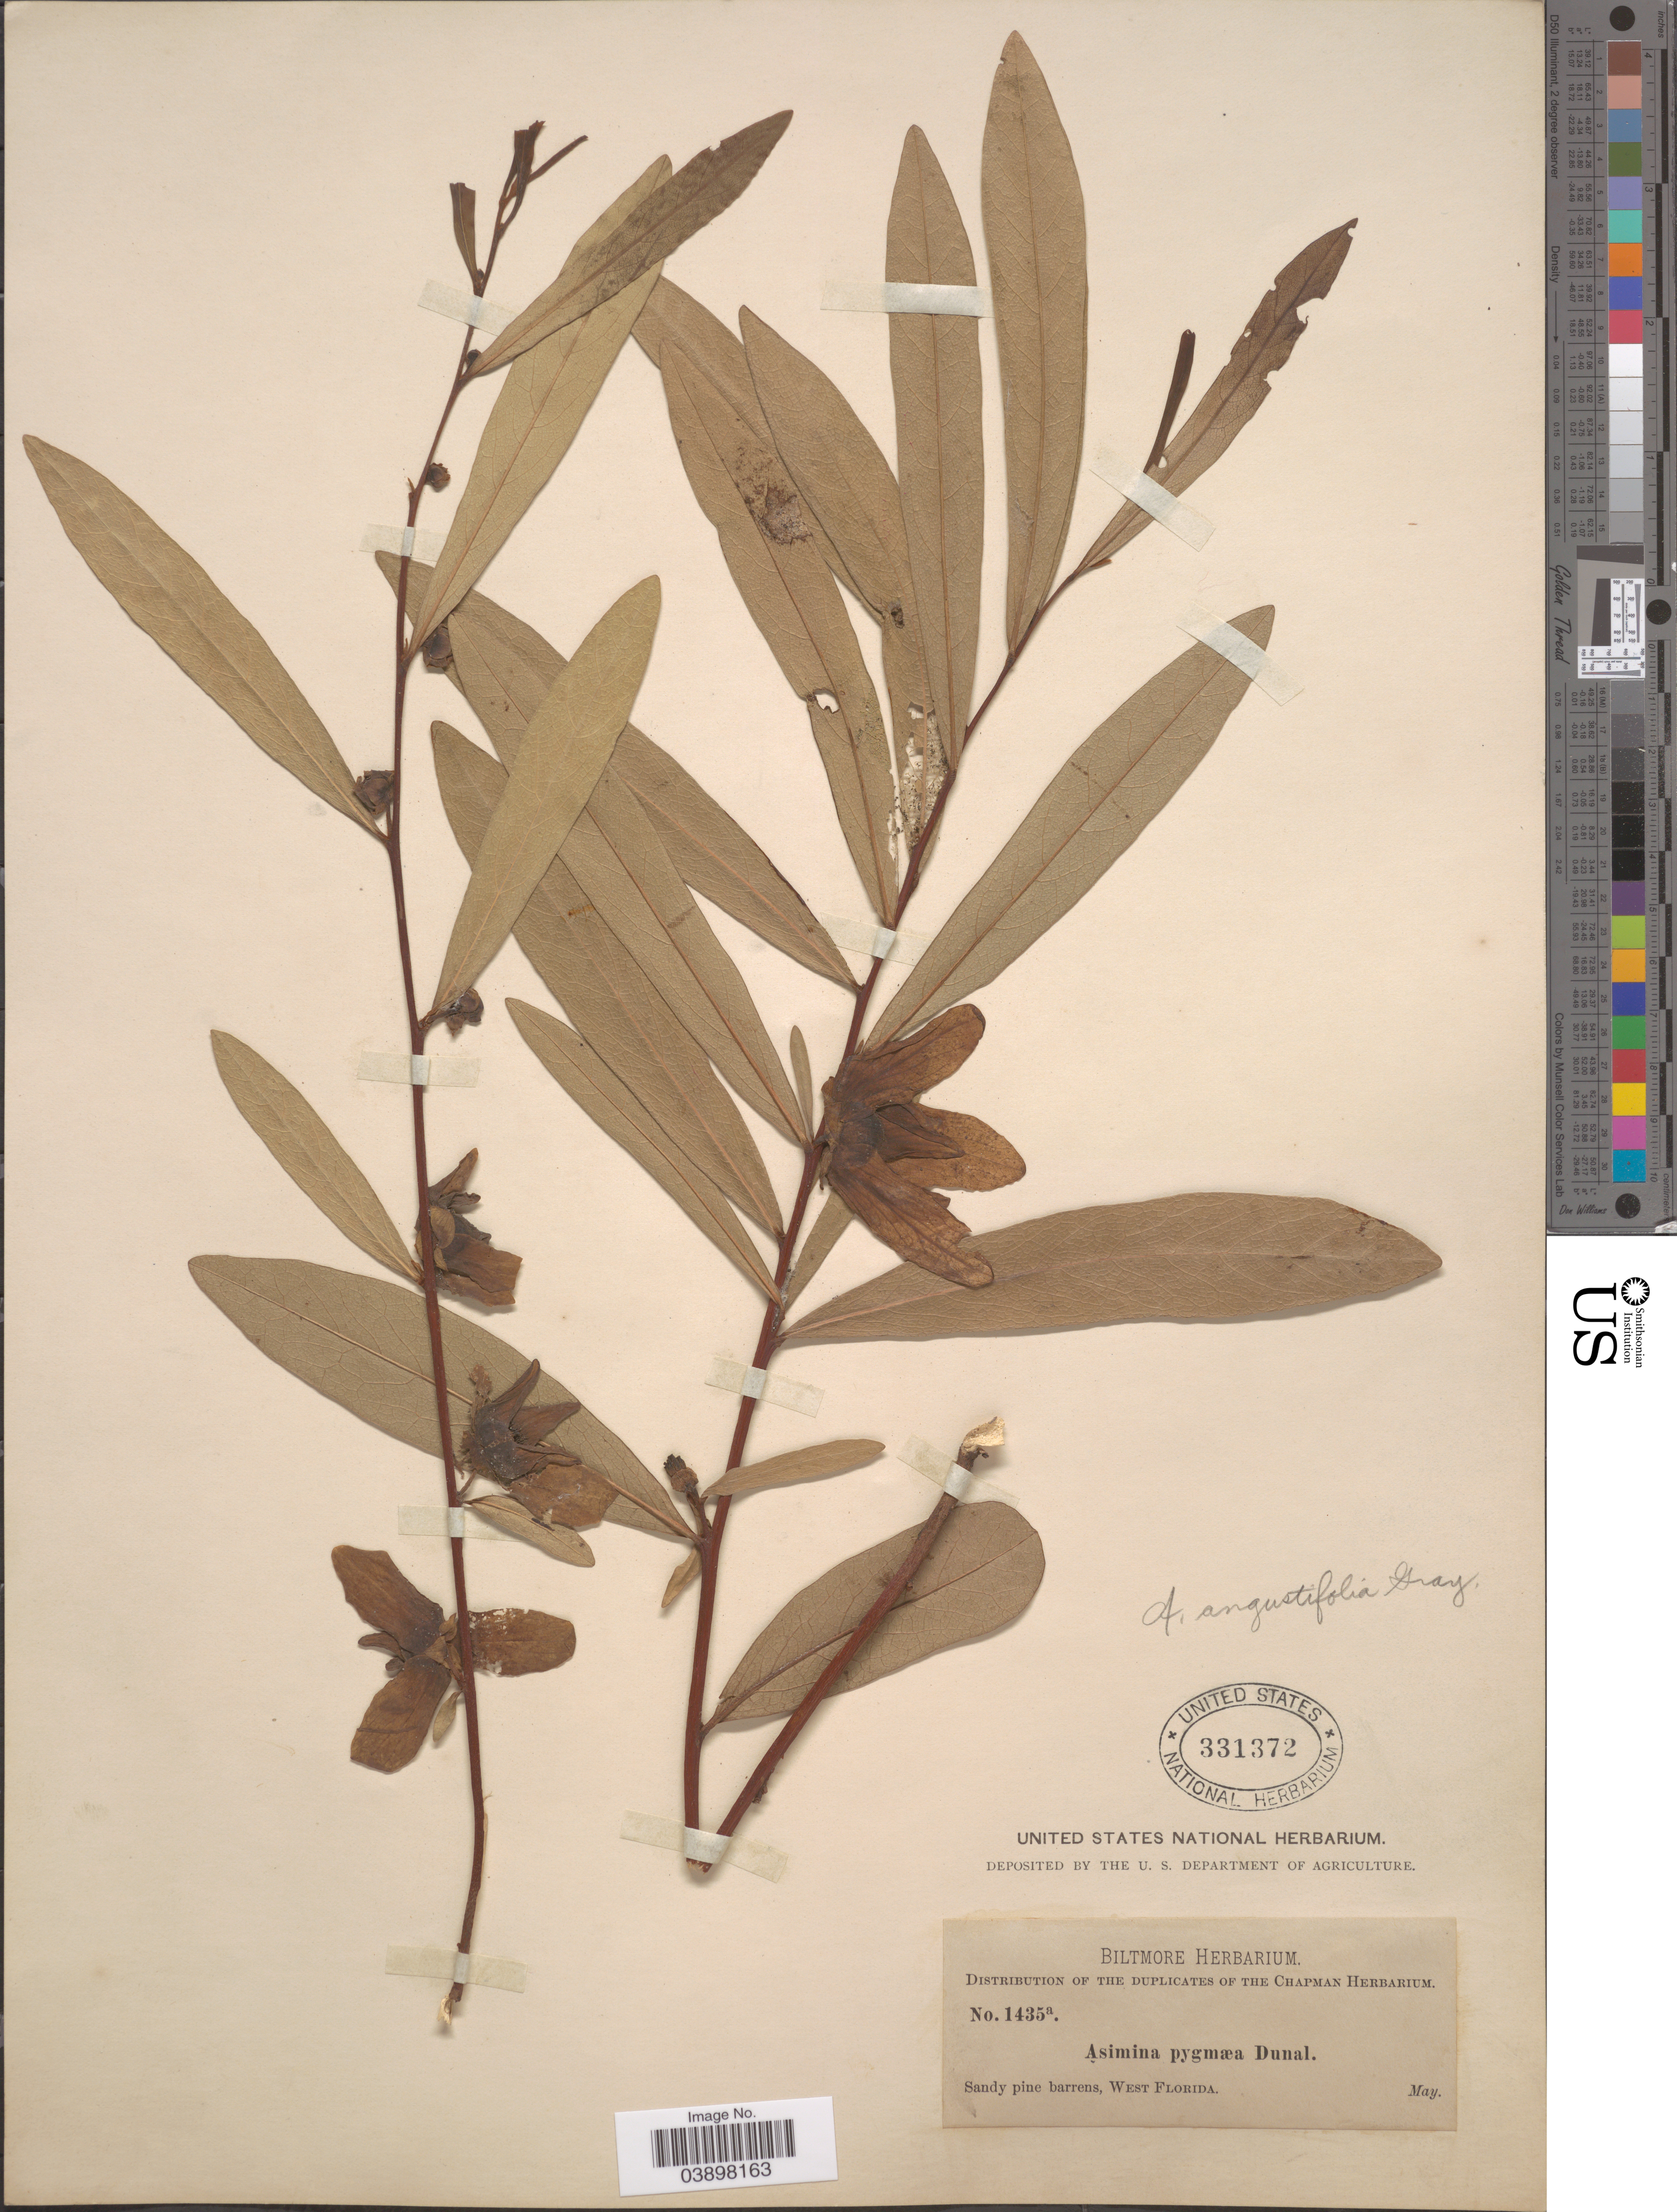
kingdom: Plantae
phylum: Tracheophyta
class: Magnoliopsida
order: Magnoliales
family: Annonaceae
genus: Asimina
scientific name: Asimina longifolia var. spatulata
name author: Kral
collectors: ex herb. Biltmore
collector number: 1435a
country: United States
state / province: Florida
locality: West Florida.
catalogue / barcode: US 331372